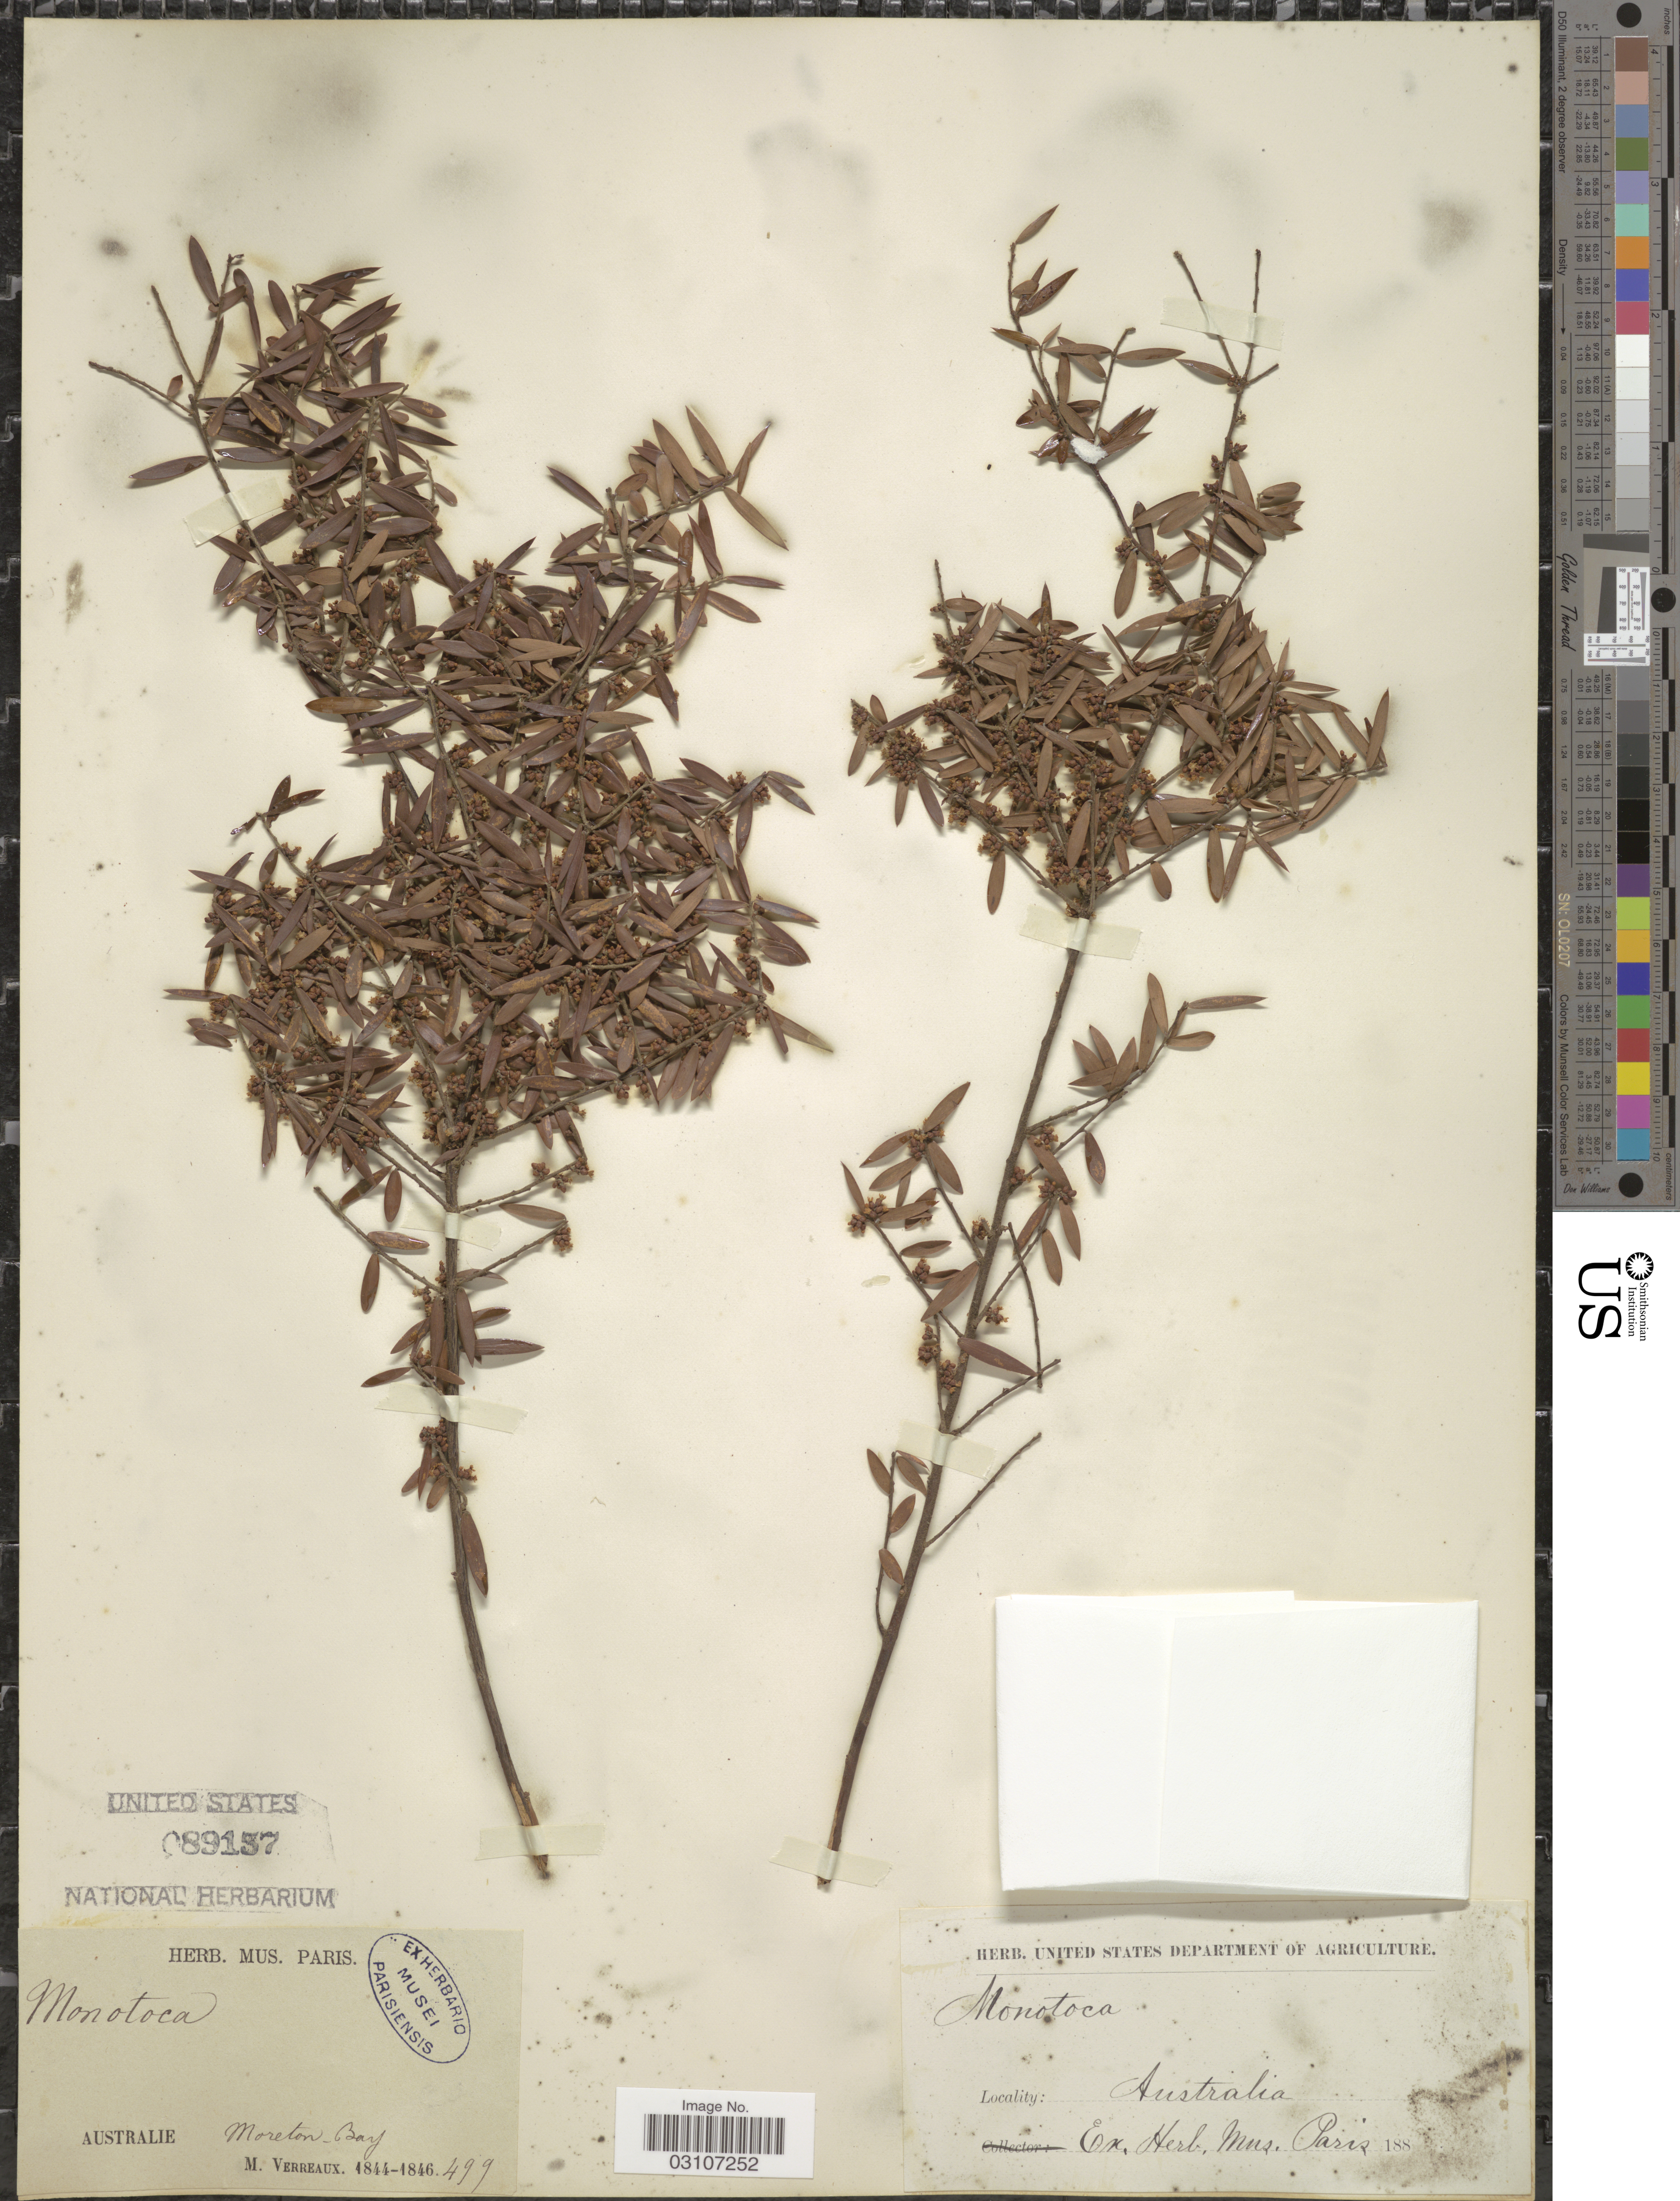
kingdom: Plantae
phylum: Tracheophyta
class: Magnoliopsida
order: Ericales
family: Ericaceae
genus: Monotoca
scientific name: Monotoca sp.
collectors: M. Verreaux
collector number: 499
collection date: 1844/1846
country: Australia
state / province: Queensland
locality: Moreton-Bay.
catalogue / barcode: US 89157